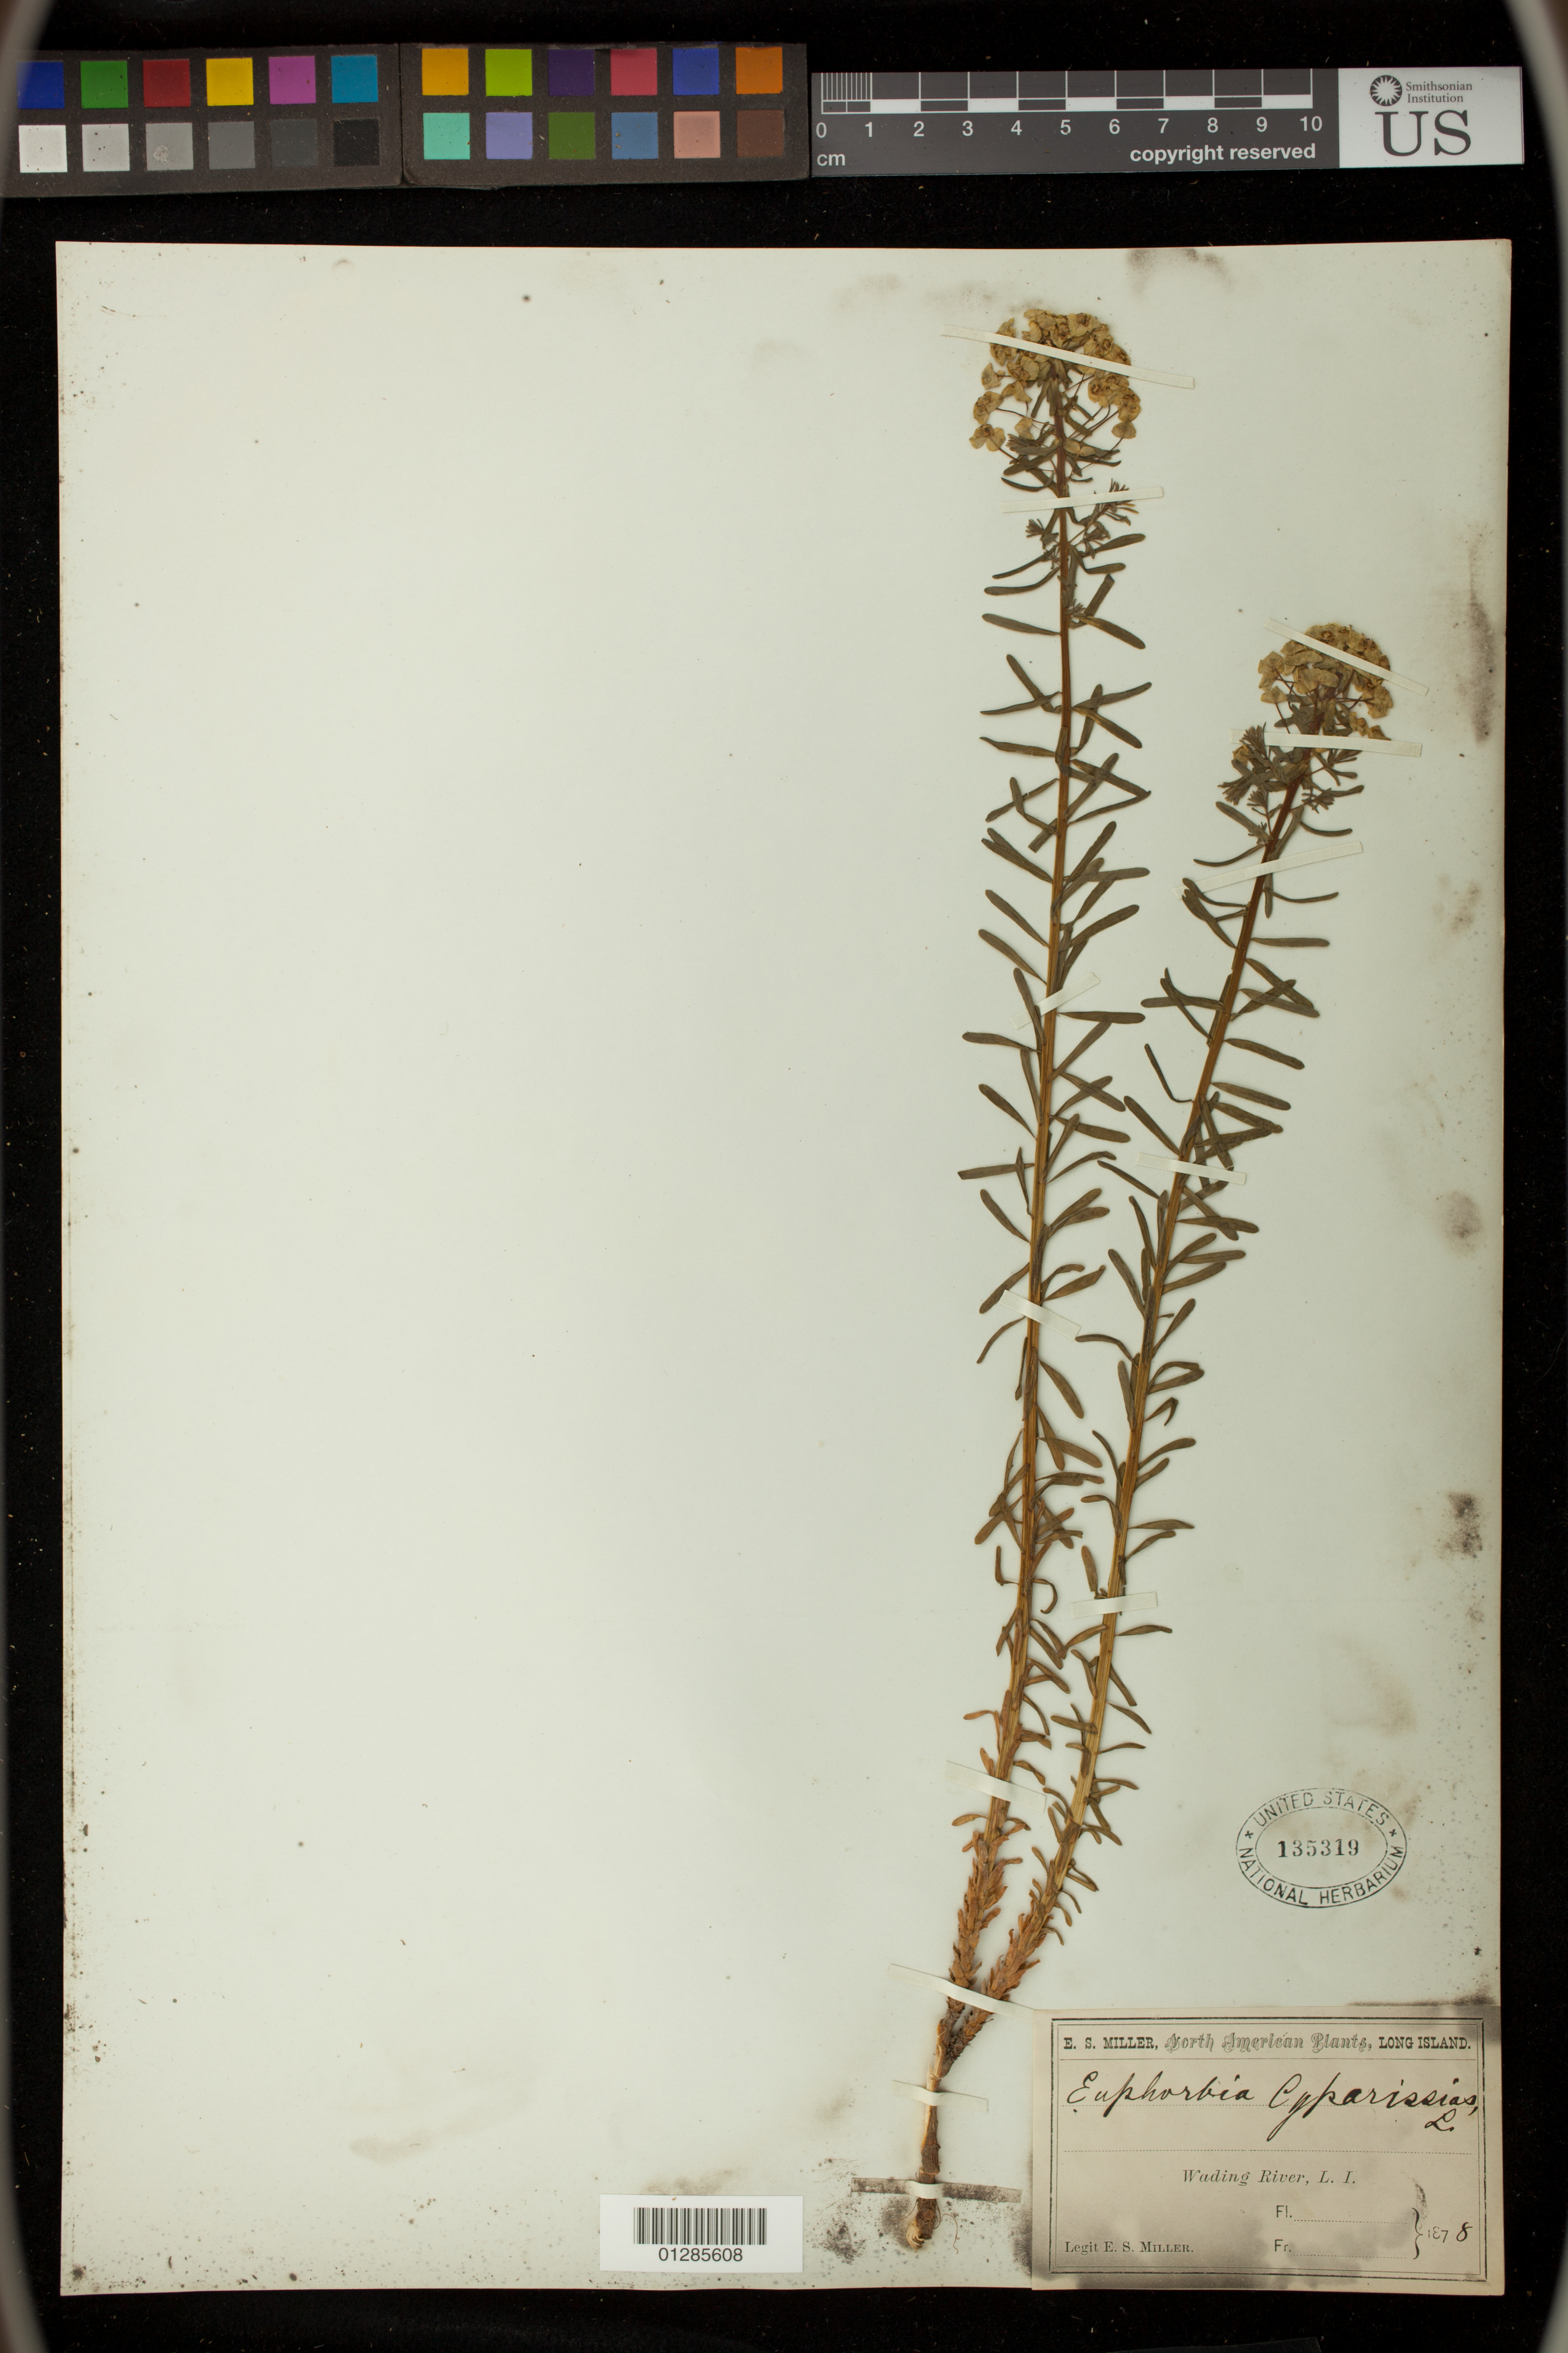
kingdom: Plantae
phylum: Tracheophyta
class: Magnoliopsida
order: Malpighiales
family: Euphorbiaceae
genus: Euphorbia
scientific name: Euphorbia cyparissias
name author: L.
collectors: E. S. Miller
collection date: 1878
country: United States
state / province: New York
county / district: Suffolk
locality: Wading River, L. I.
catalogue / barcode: US 135319